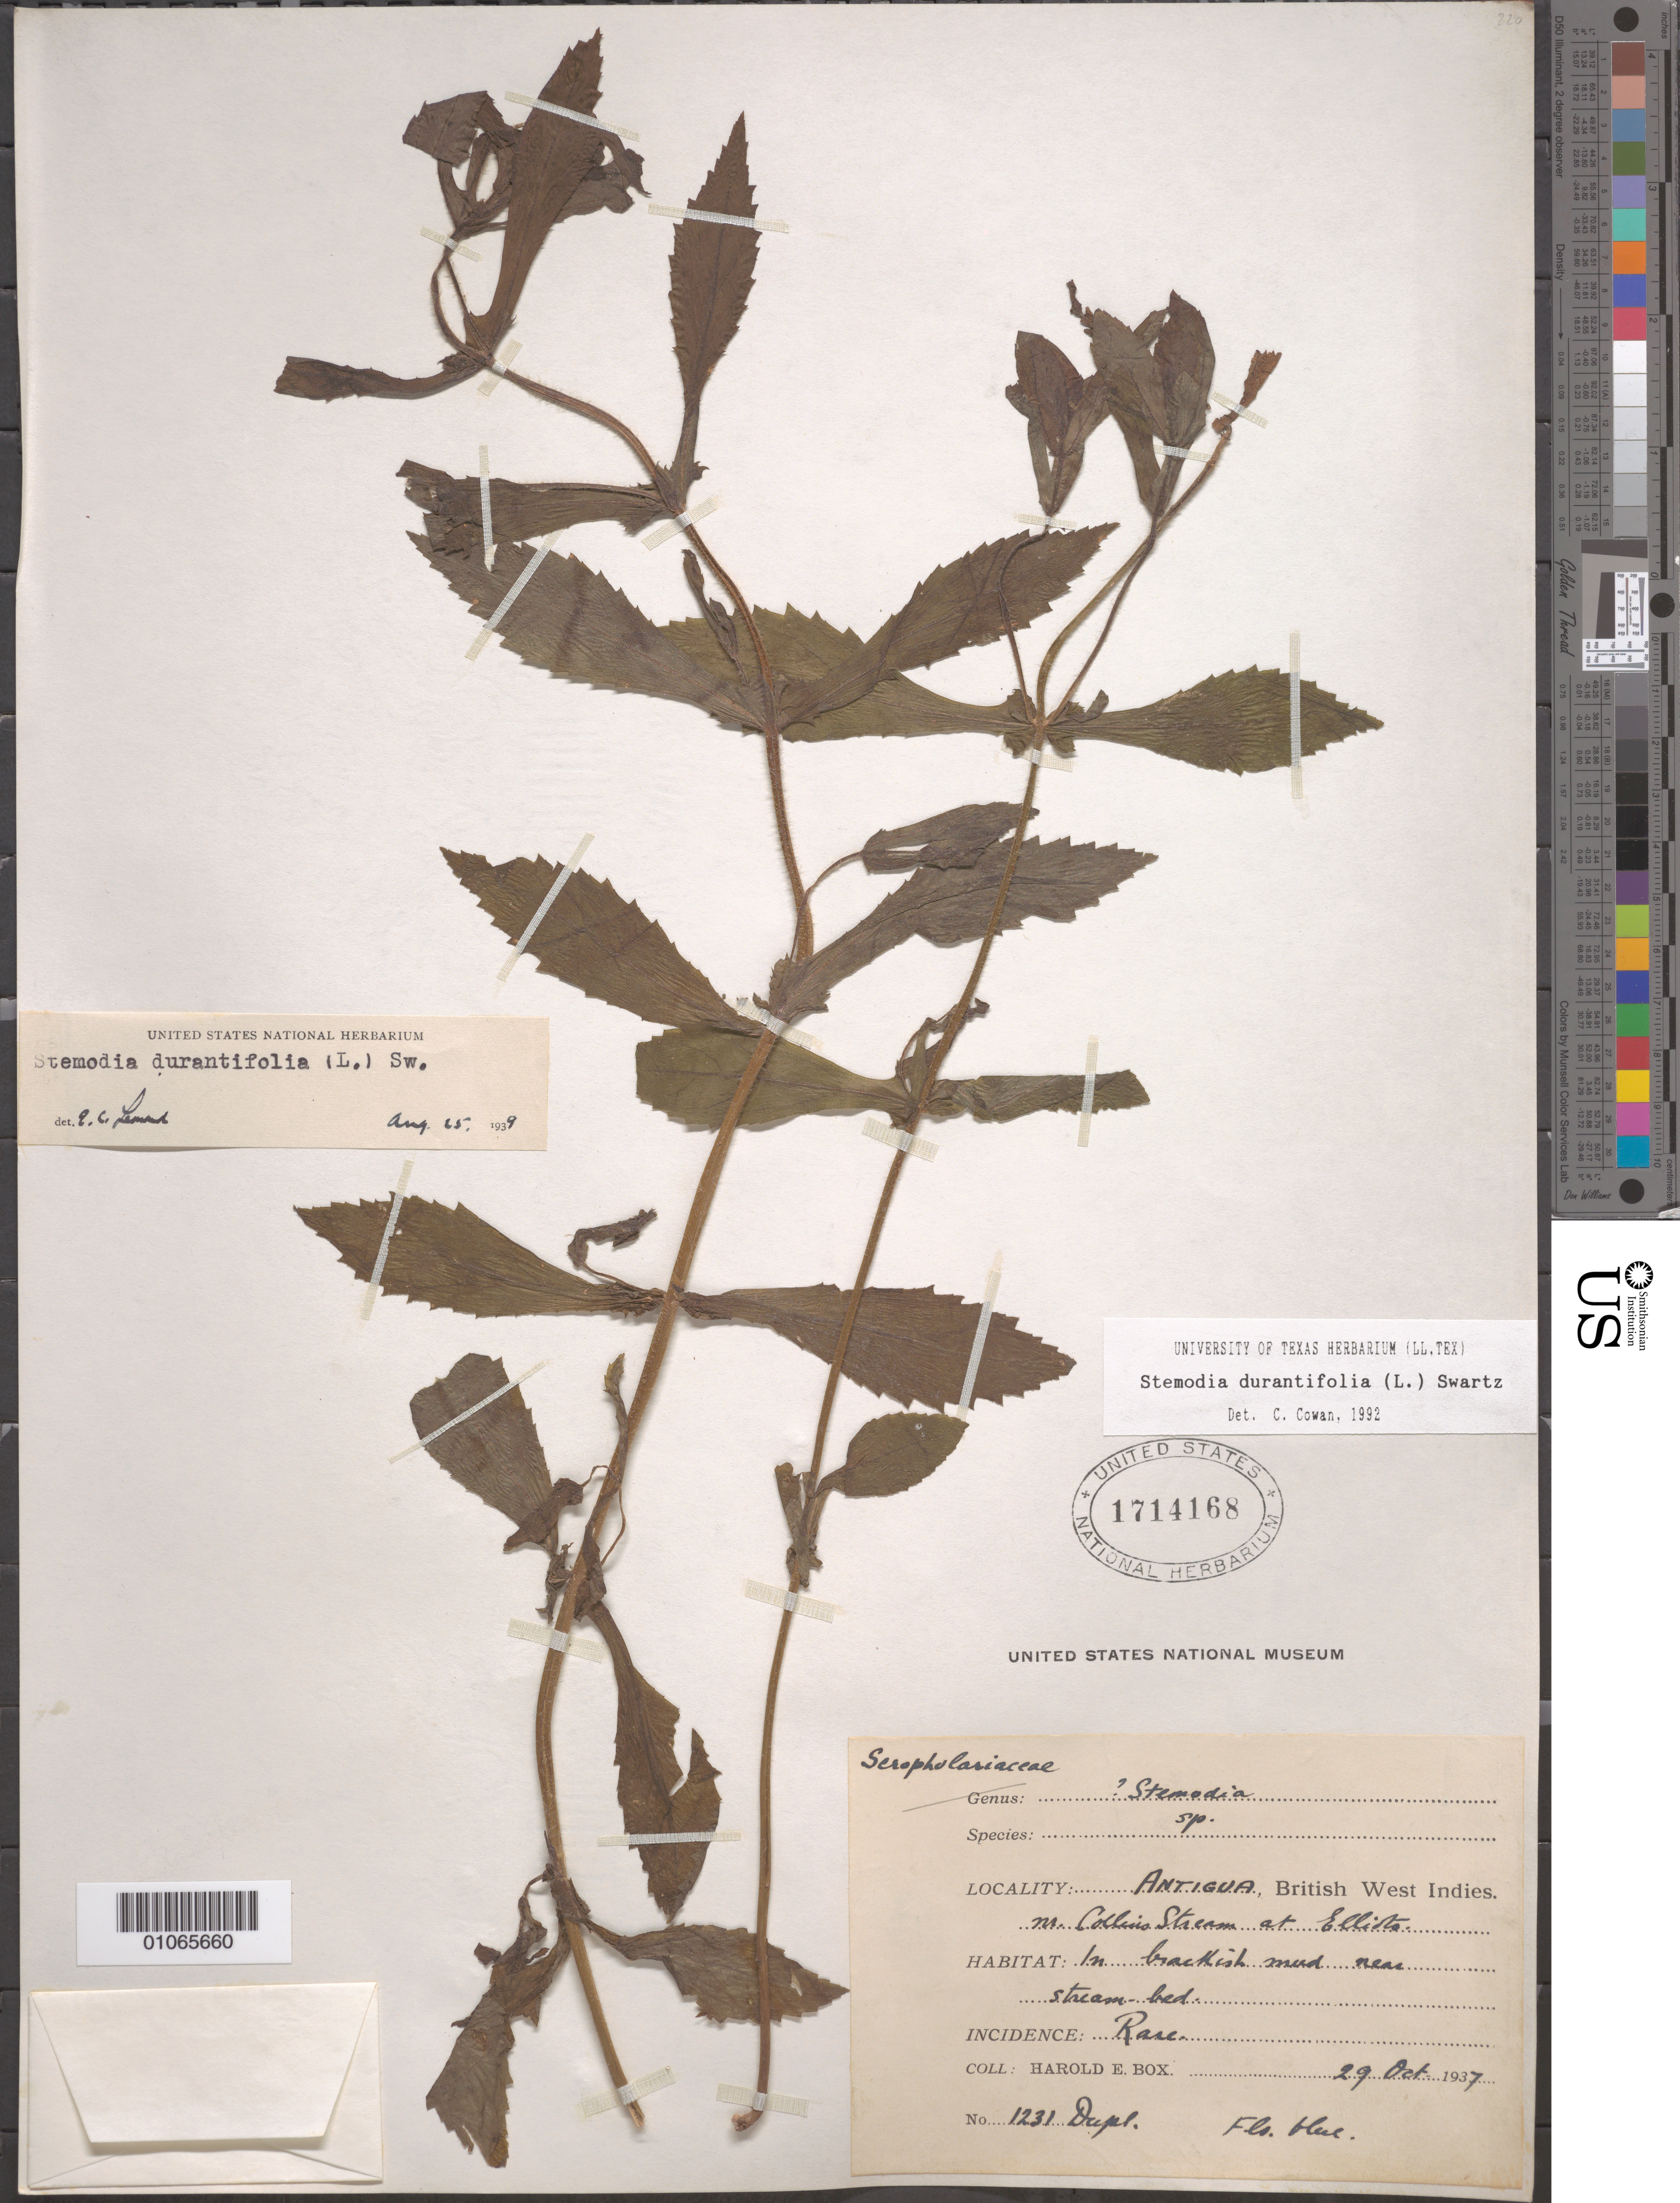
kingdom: Plantae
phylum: Tracheophyta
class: Magnoliopsida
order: Lamiales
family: Plantaginaceae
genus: Stemodia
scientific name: Stemodia durantifolia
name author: (L.) Sw.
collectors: H. E. Box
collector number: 1231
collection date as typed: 29 Oct 1937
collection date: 1937-10-29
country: Antigua and Barbuda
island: Antigua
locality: Near Collins Stream at Ellista? In brackish mud near stream bed. Rare.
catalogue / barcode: US 1714168